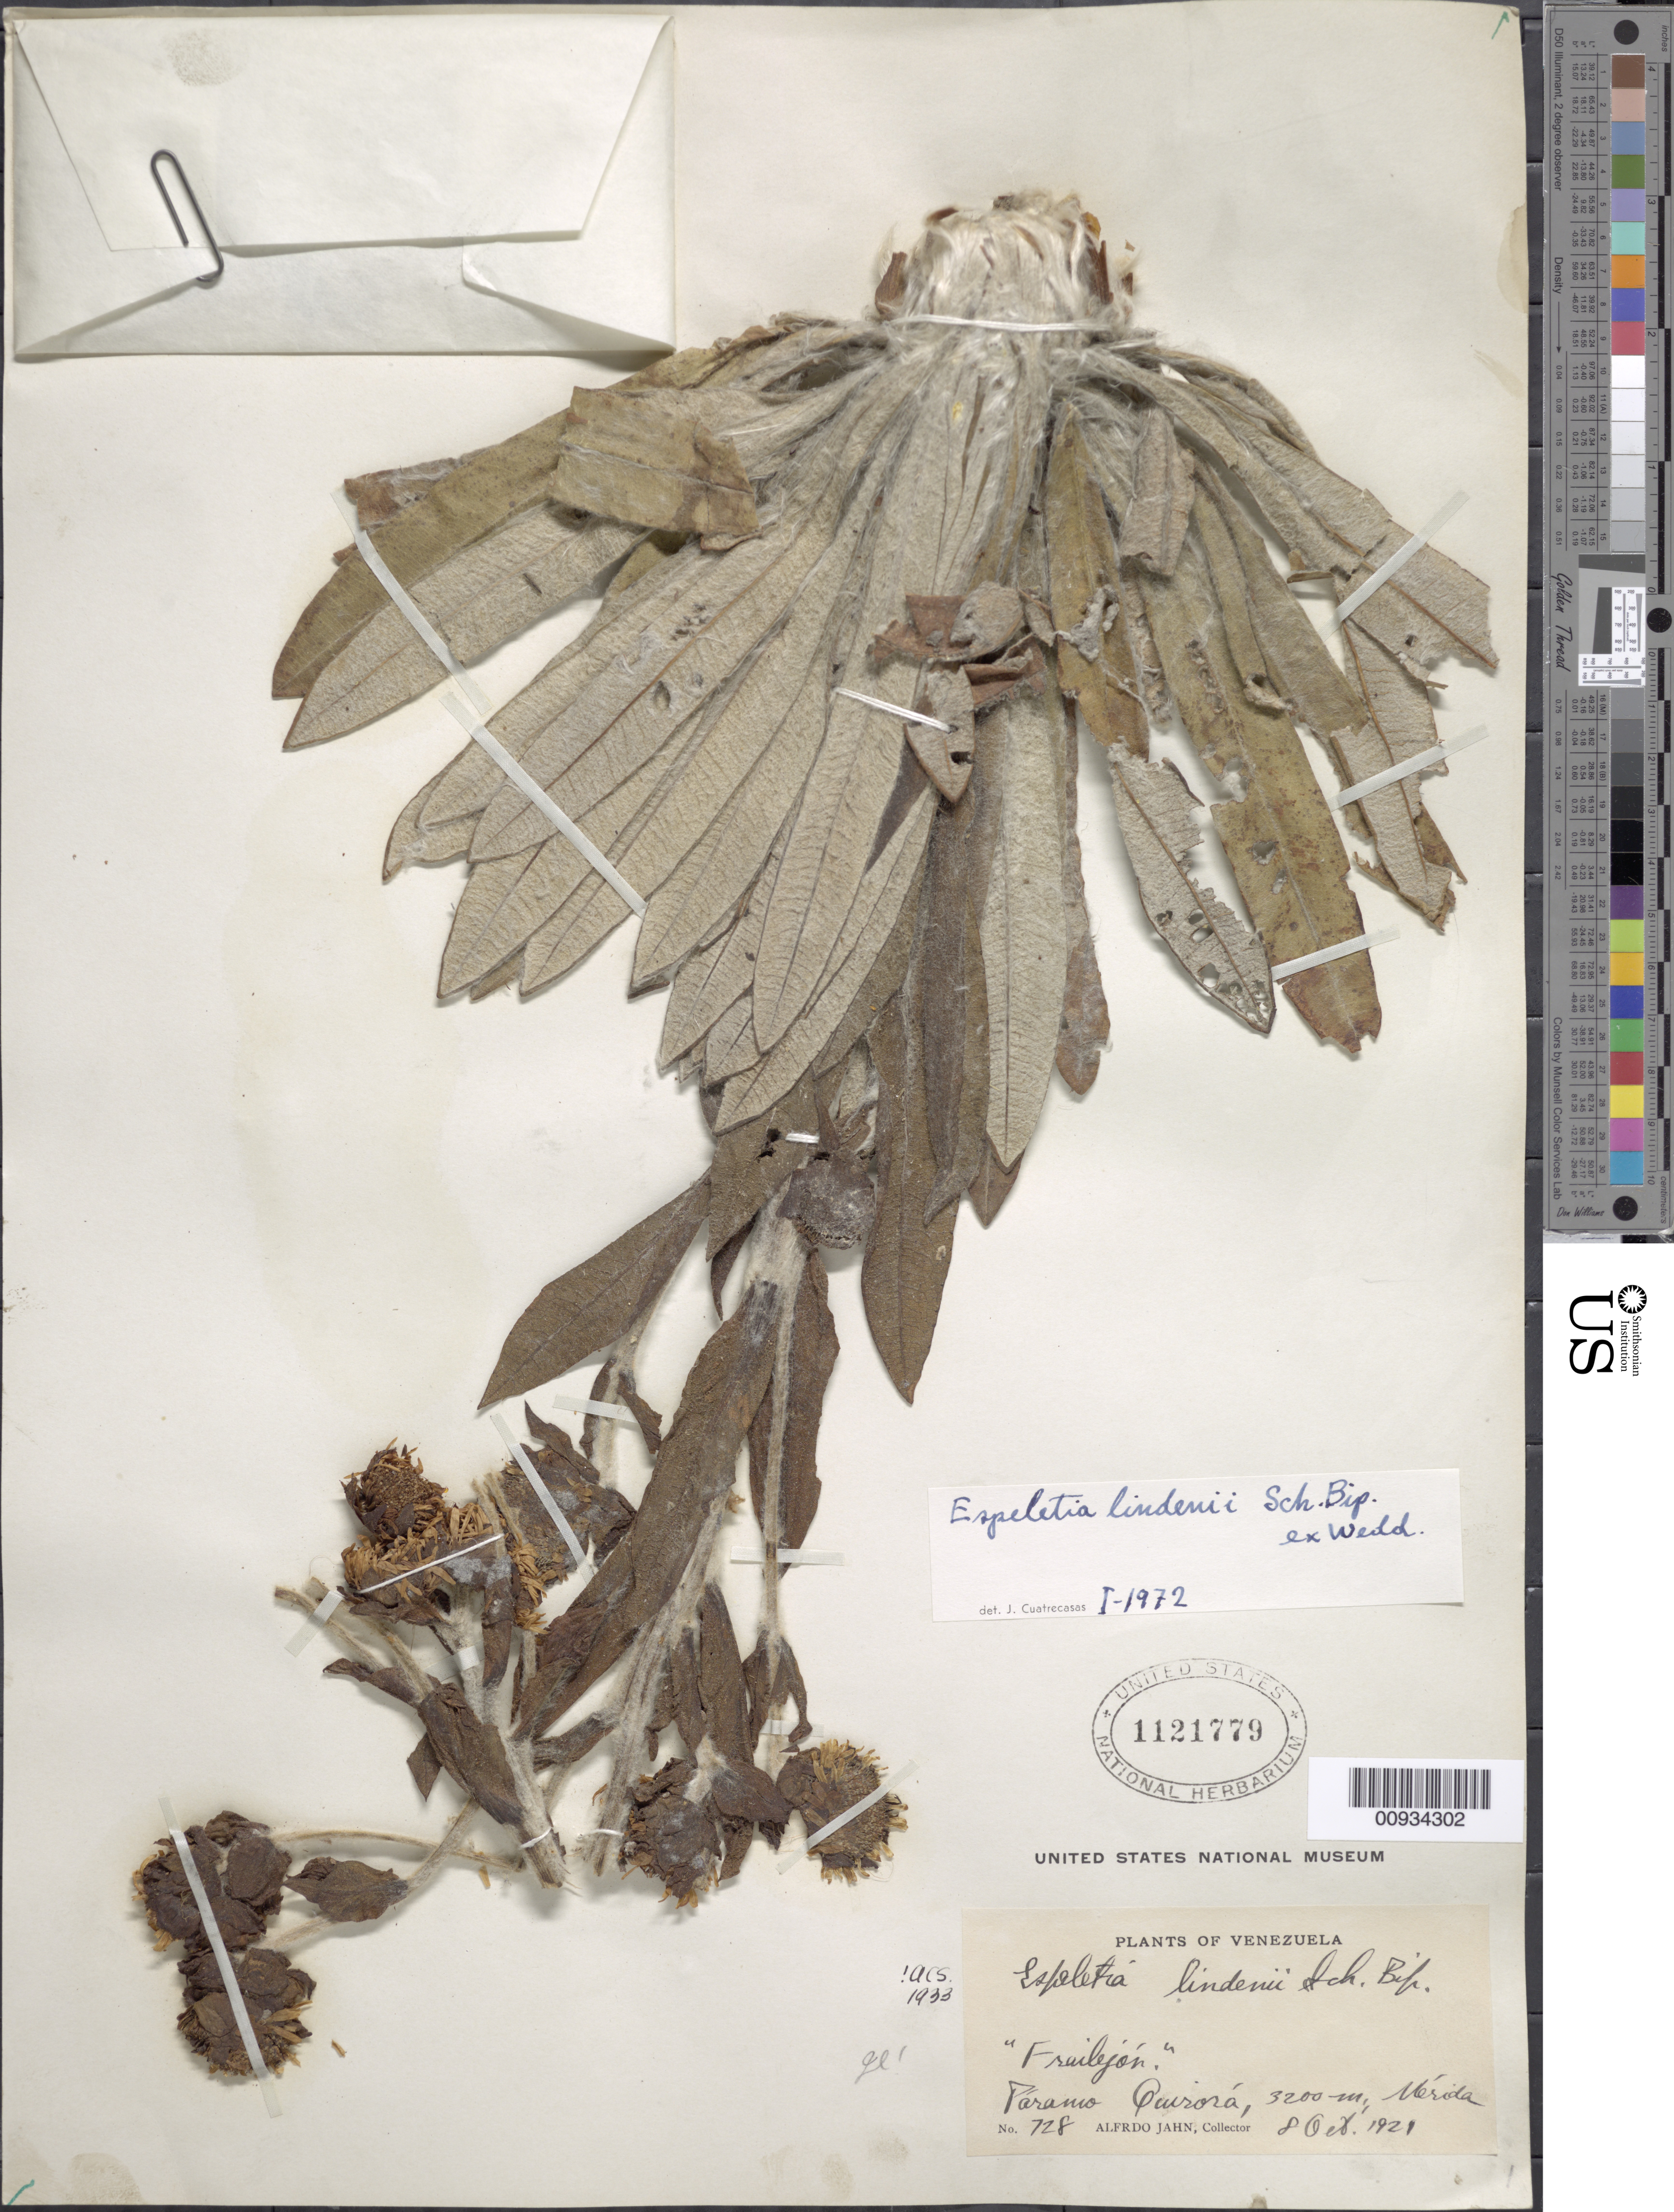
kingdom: Plantae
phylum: Tracheophyta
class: Magnoliopsida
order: Asterales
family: Asteraceae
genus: Ruilopezia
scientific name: Ruilopezia lindenii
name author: (Sch. Bip. ex Wedd.) Cuatrec.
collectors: A. Jahn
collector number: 728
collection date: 1921-10-08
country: Venezuela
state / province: Mérida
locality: Páramo de Quirorá.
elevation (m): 3200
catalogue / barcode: US 1121779